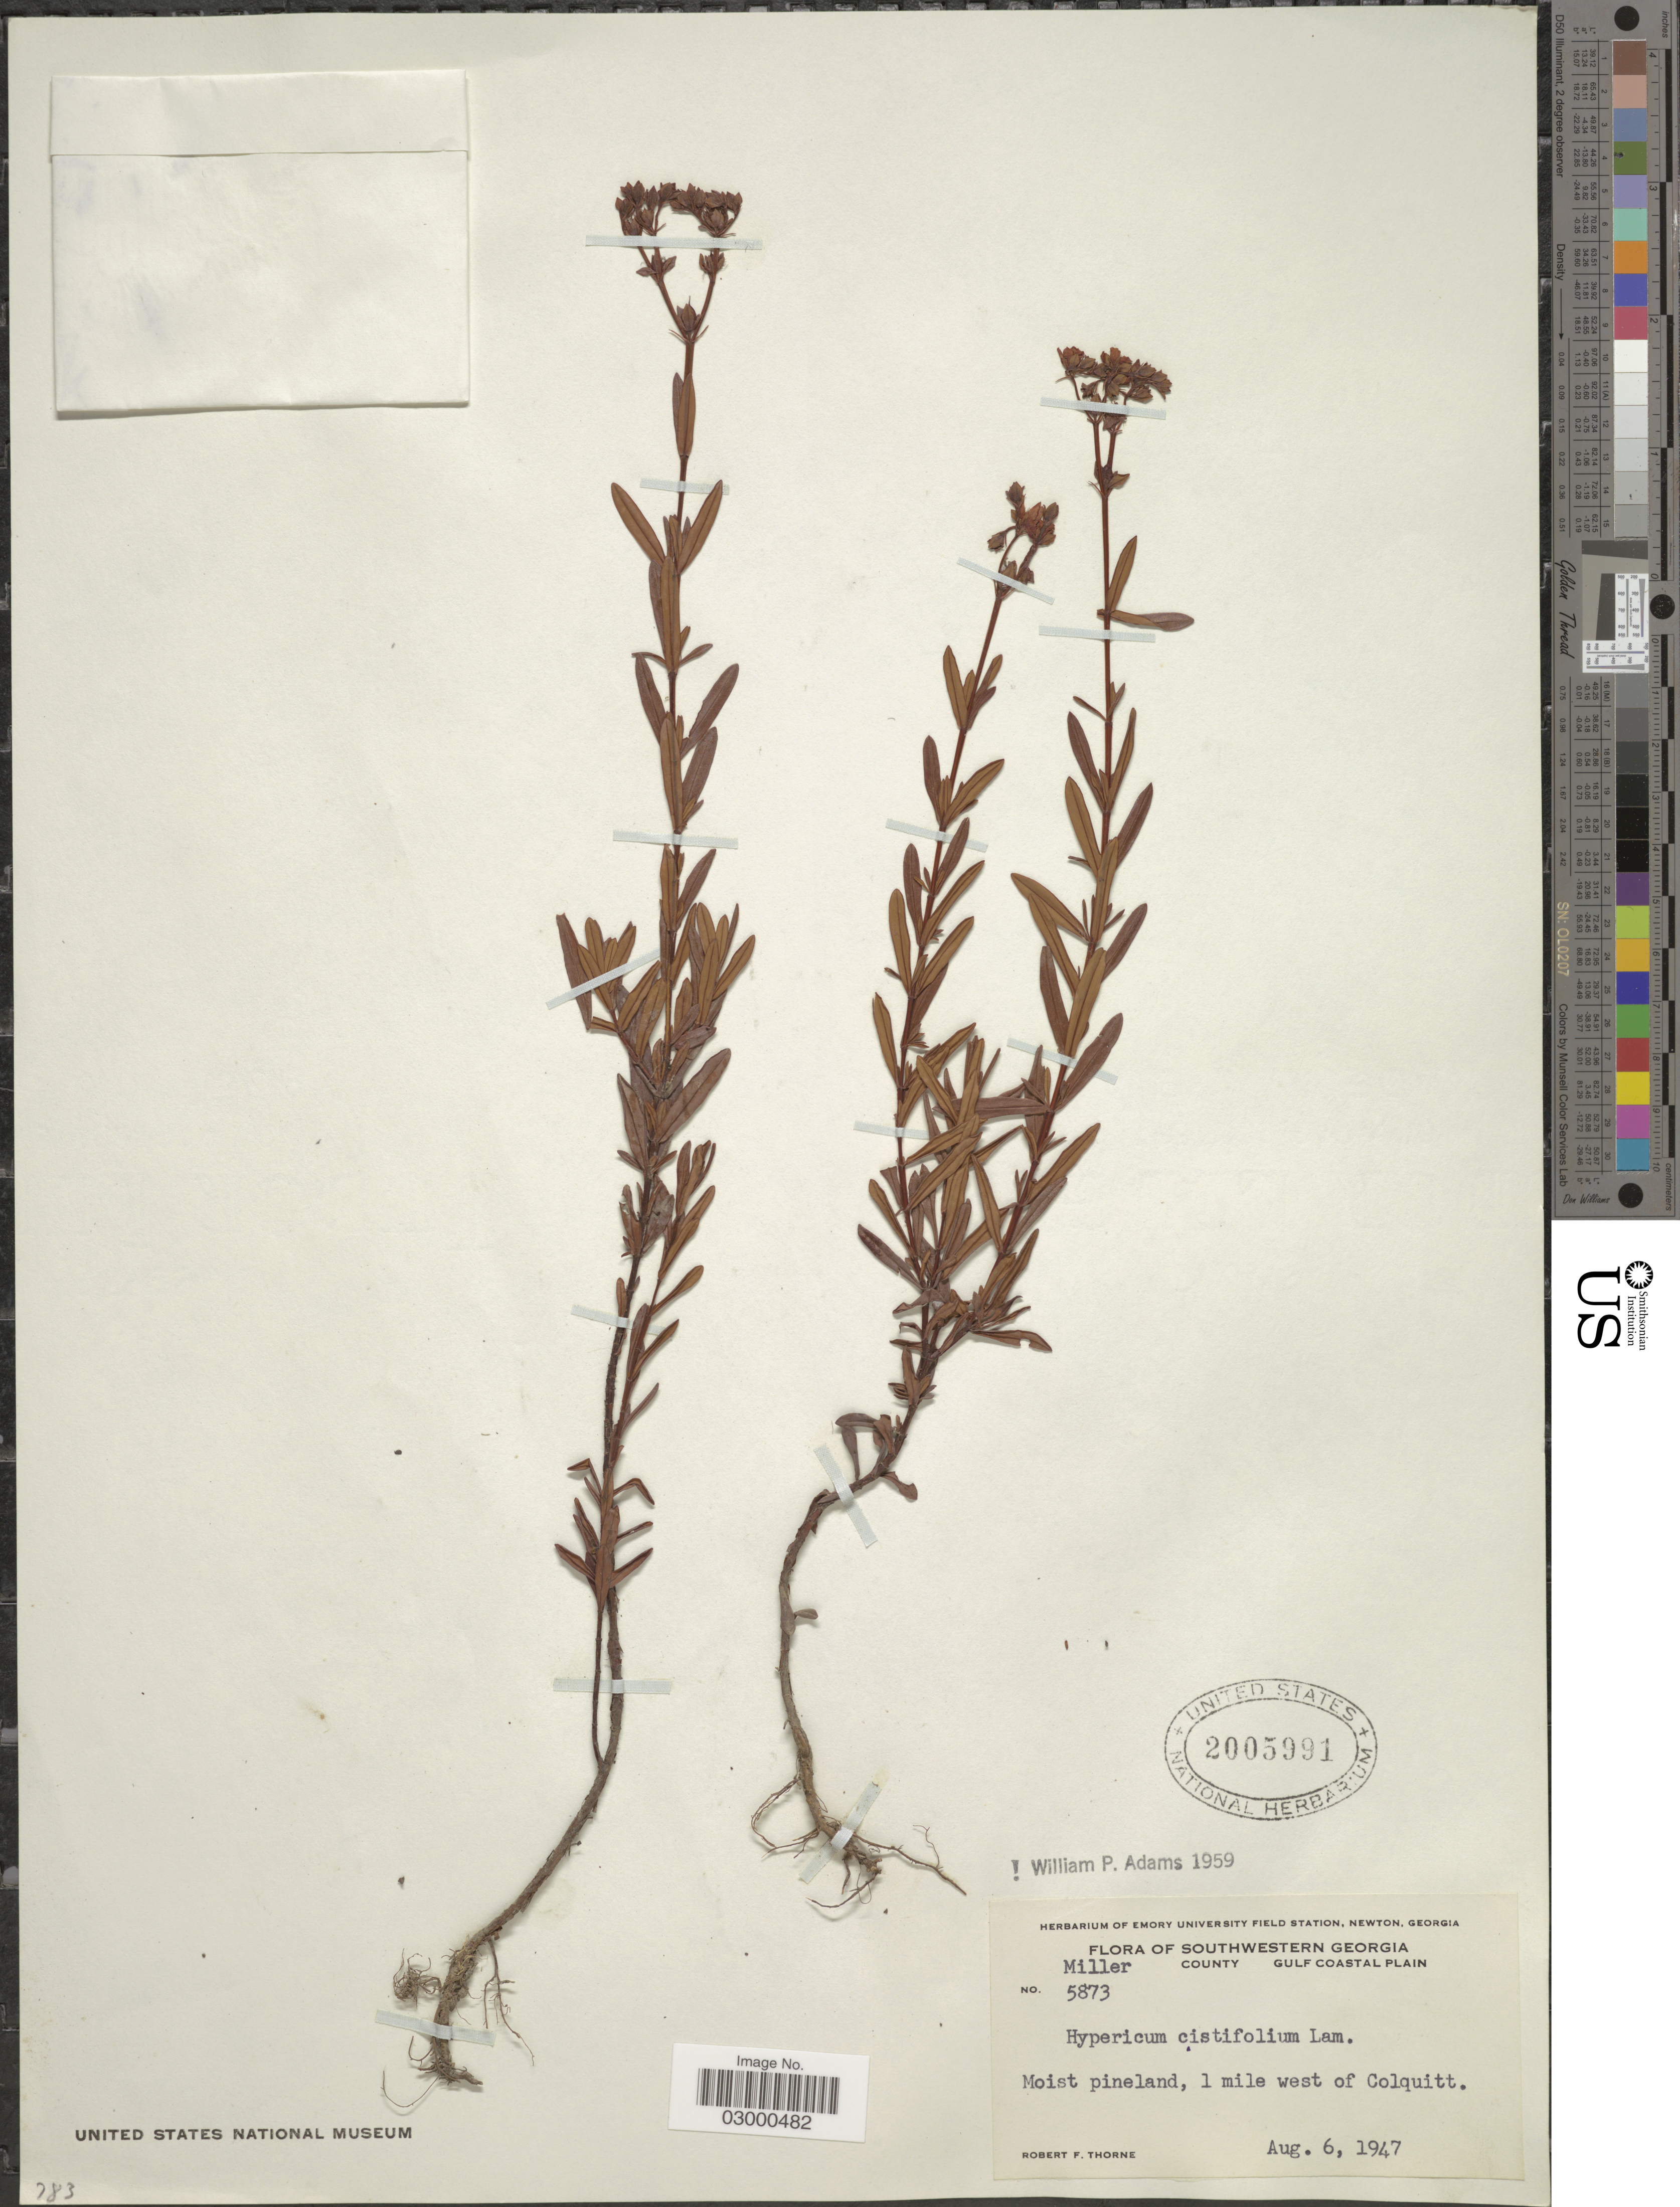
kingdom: Plantae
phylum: Tracheophyta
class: Magnoliopsida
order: Malpighiales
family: Hypericaceae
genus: Hypericum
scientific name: Hypericum cistifolium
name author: Lam.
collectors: R. F. Thorne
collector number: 5873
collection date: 1947-08-06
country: United States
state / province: Georgia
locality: Southwestern Georgia, Miller County, Gulf Coastal Plain, Moist pineland, 1 mile west of Colquitt.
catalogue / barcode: US 2005991